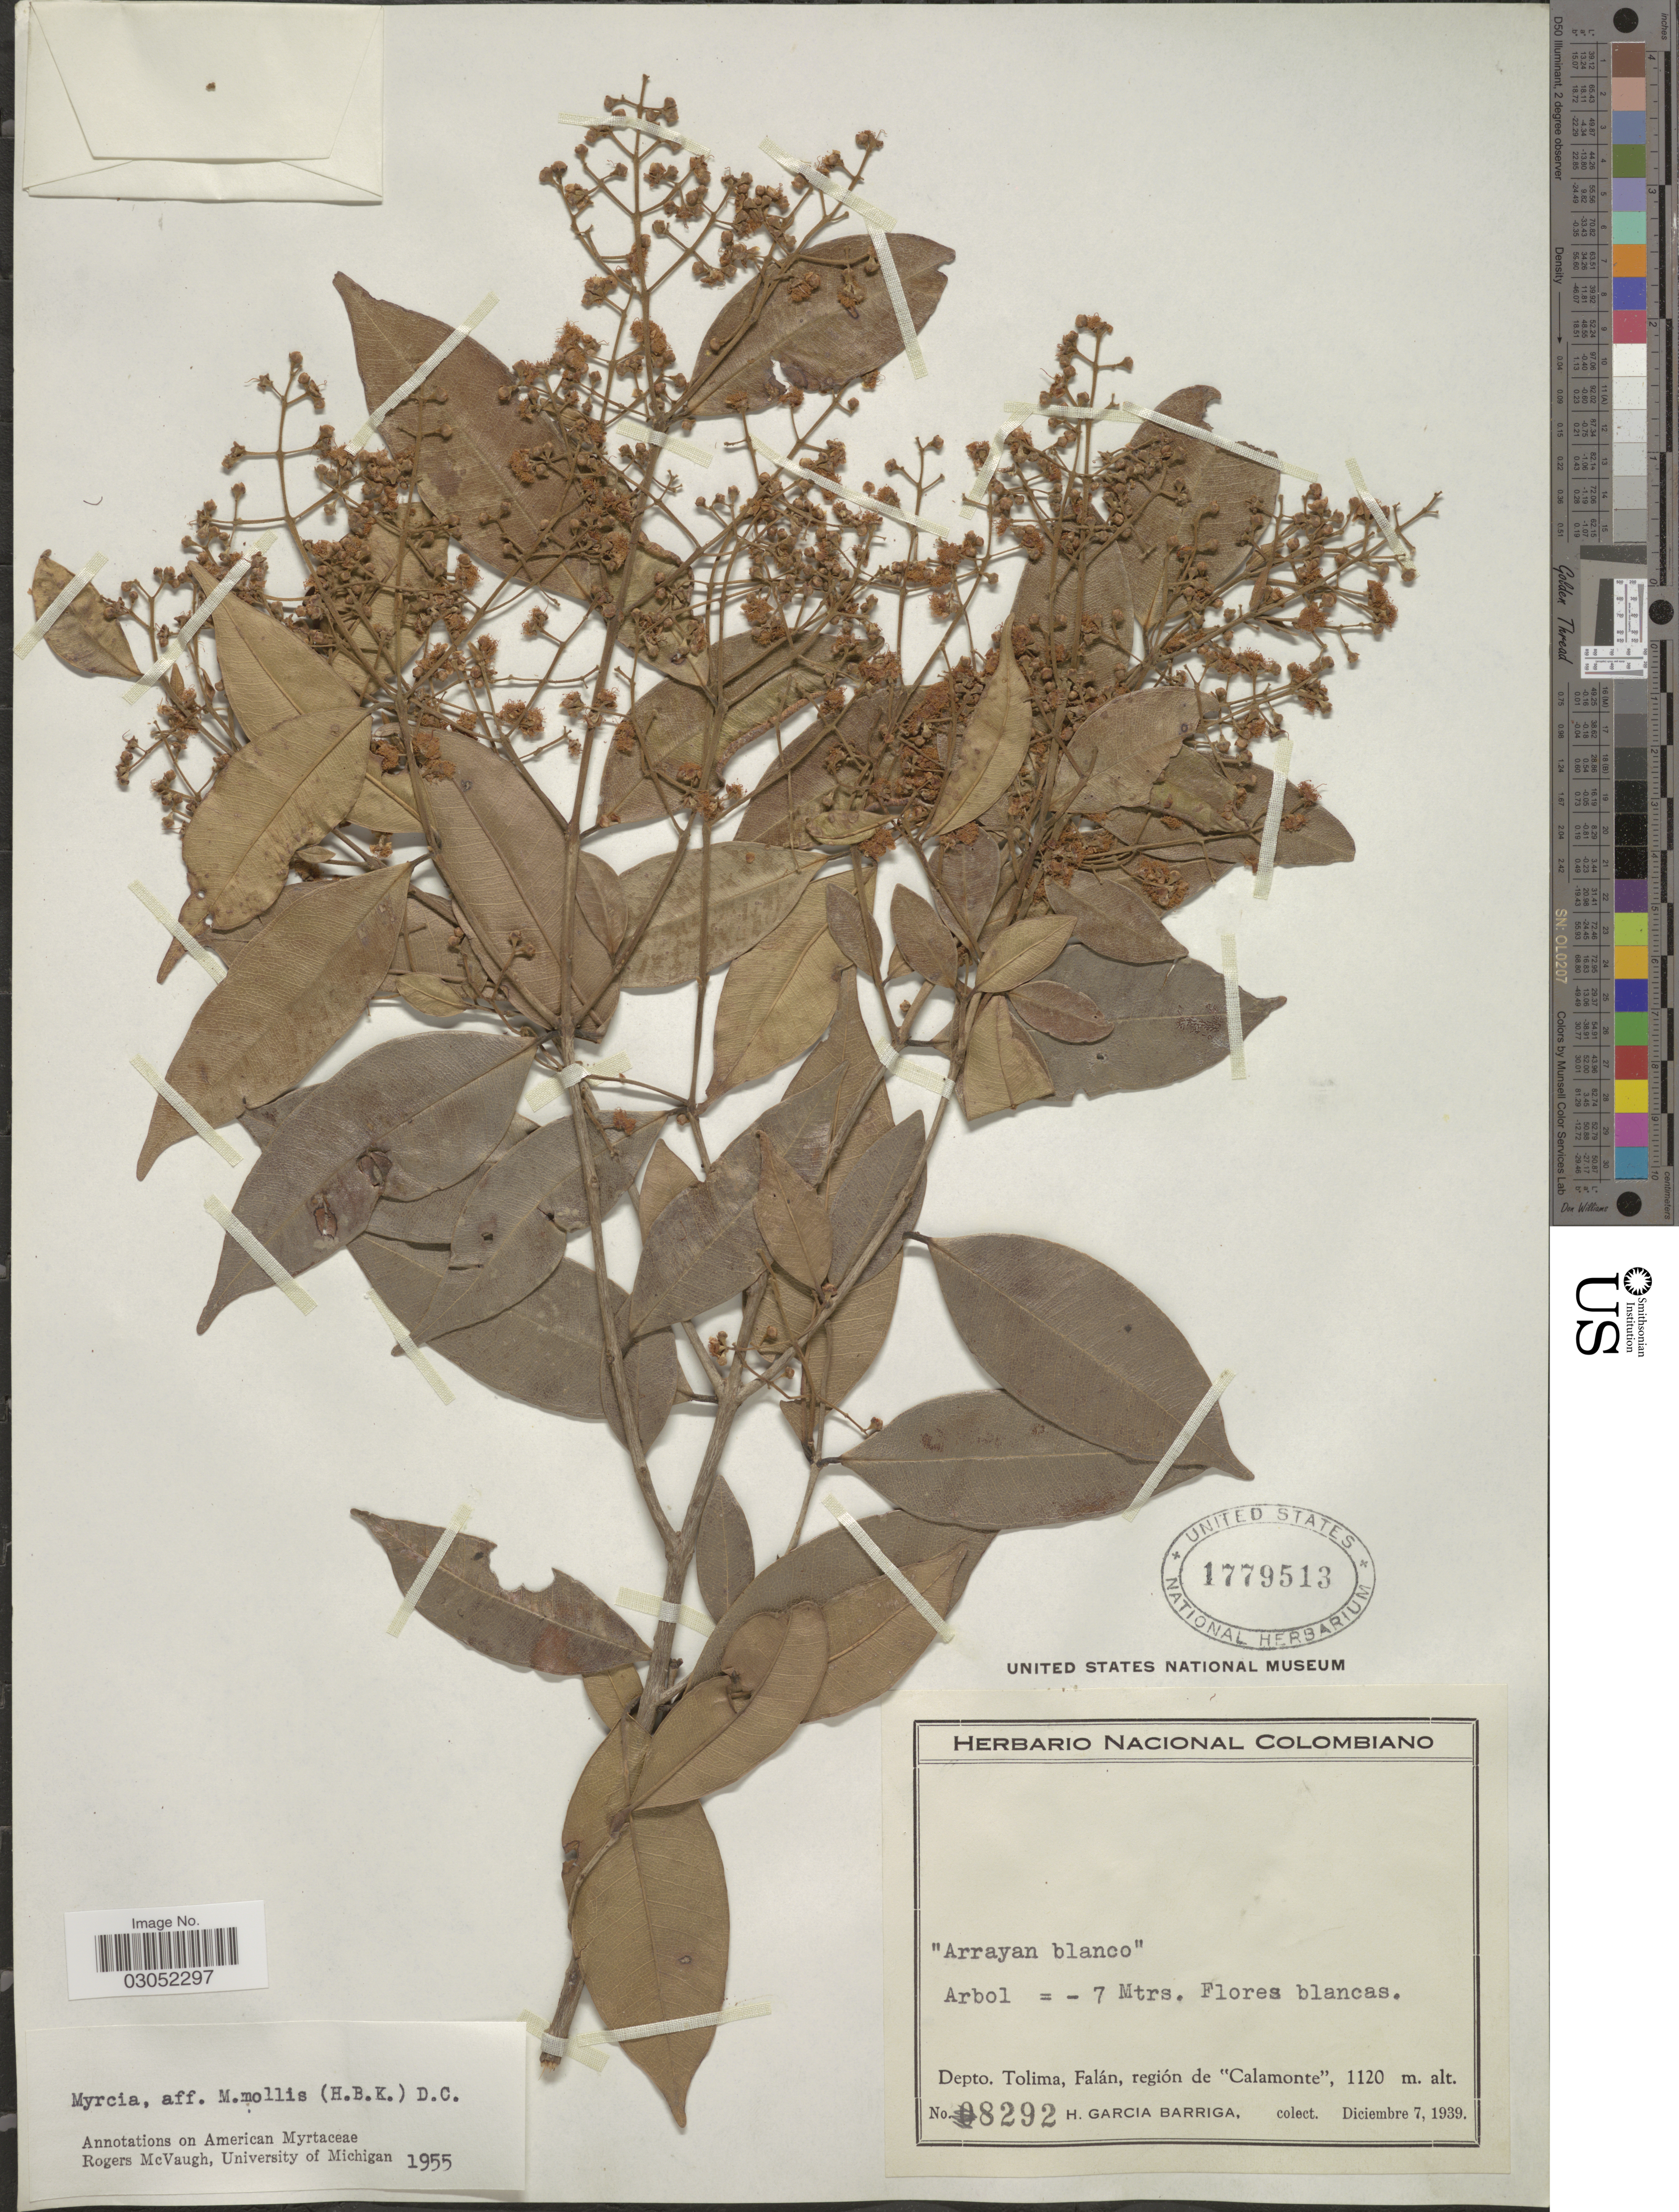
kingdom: Plantae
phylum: Tracheophyta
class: Magnoliopsida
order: Myrtales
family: Myrtaceae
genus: Myrcia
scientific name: Myrcia mollis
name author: (Kunth) DC.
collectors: H. García Barriga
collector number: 8292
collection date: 1939-12-07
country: Colombia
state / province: Tolima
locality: Depto. Tolima, Falán, región de "Calamonte".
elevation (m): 1120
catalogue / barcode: US 1779513